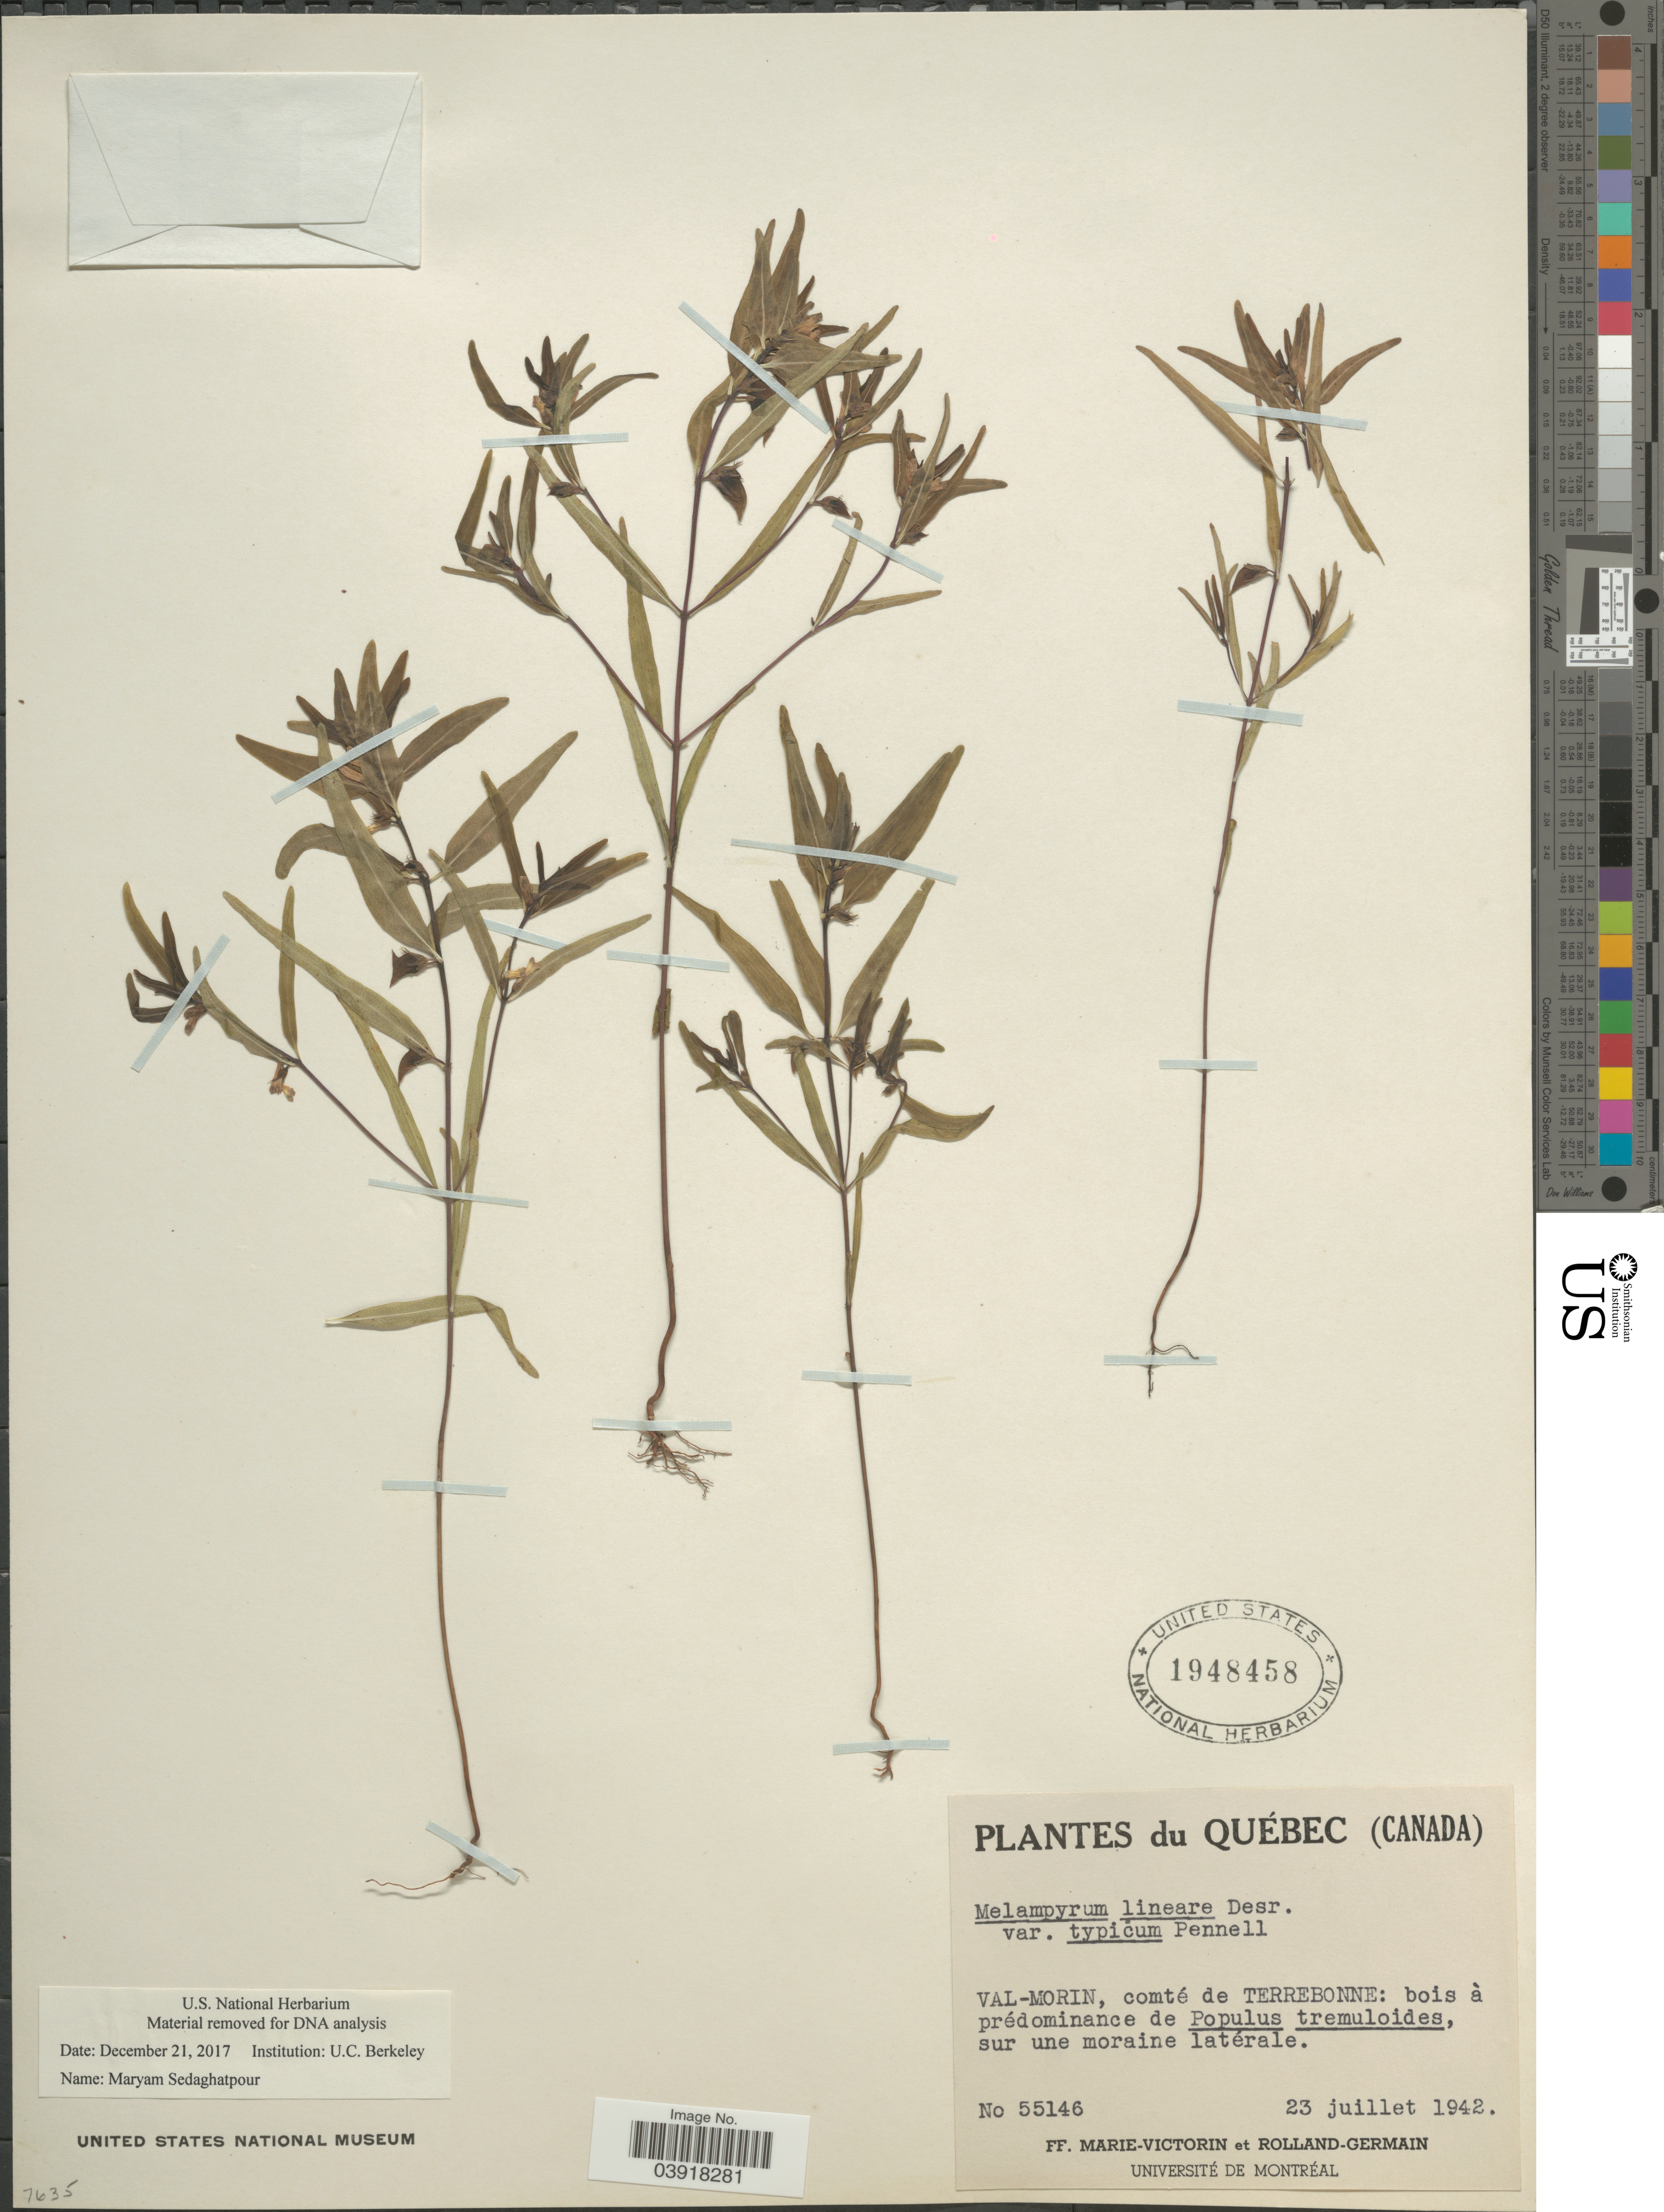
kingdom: Plantae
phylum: Tracheophyta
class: Magnoliopsida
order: Lamiales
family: Orobanchaceae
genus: Melampyrum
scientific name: Melampyrum lineare var. latifolium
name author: (Muhl.) P. Beauv.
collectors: F. Marie-Victorin & Rolland-Germain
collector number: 55146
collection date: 1942-07-23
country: Canada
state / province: Quebec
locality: Val-Morin, comté de Terrebonne.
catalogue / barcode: US 1948458